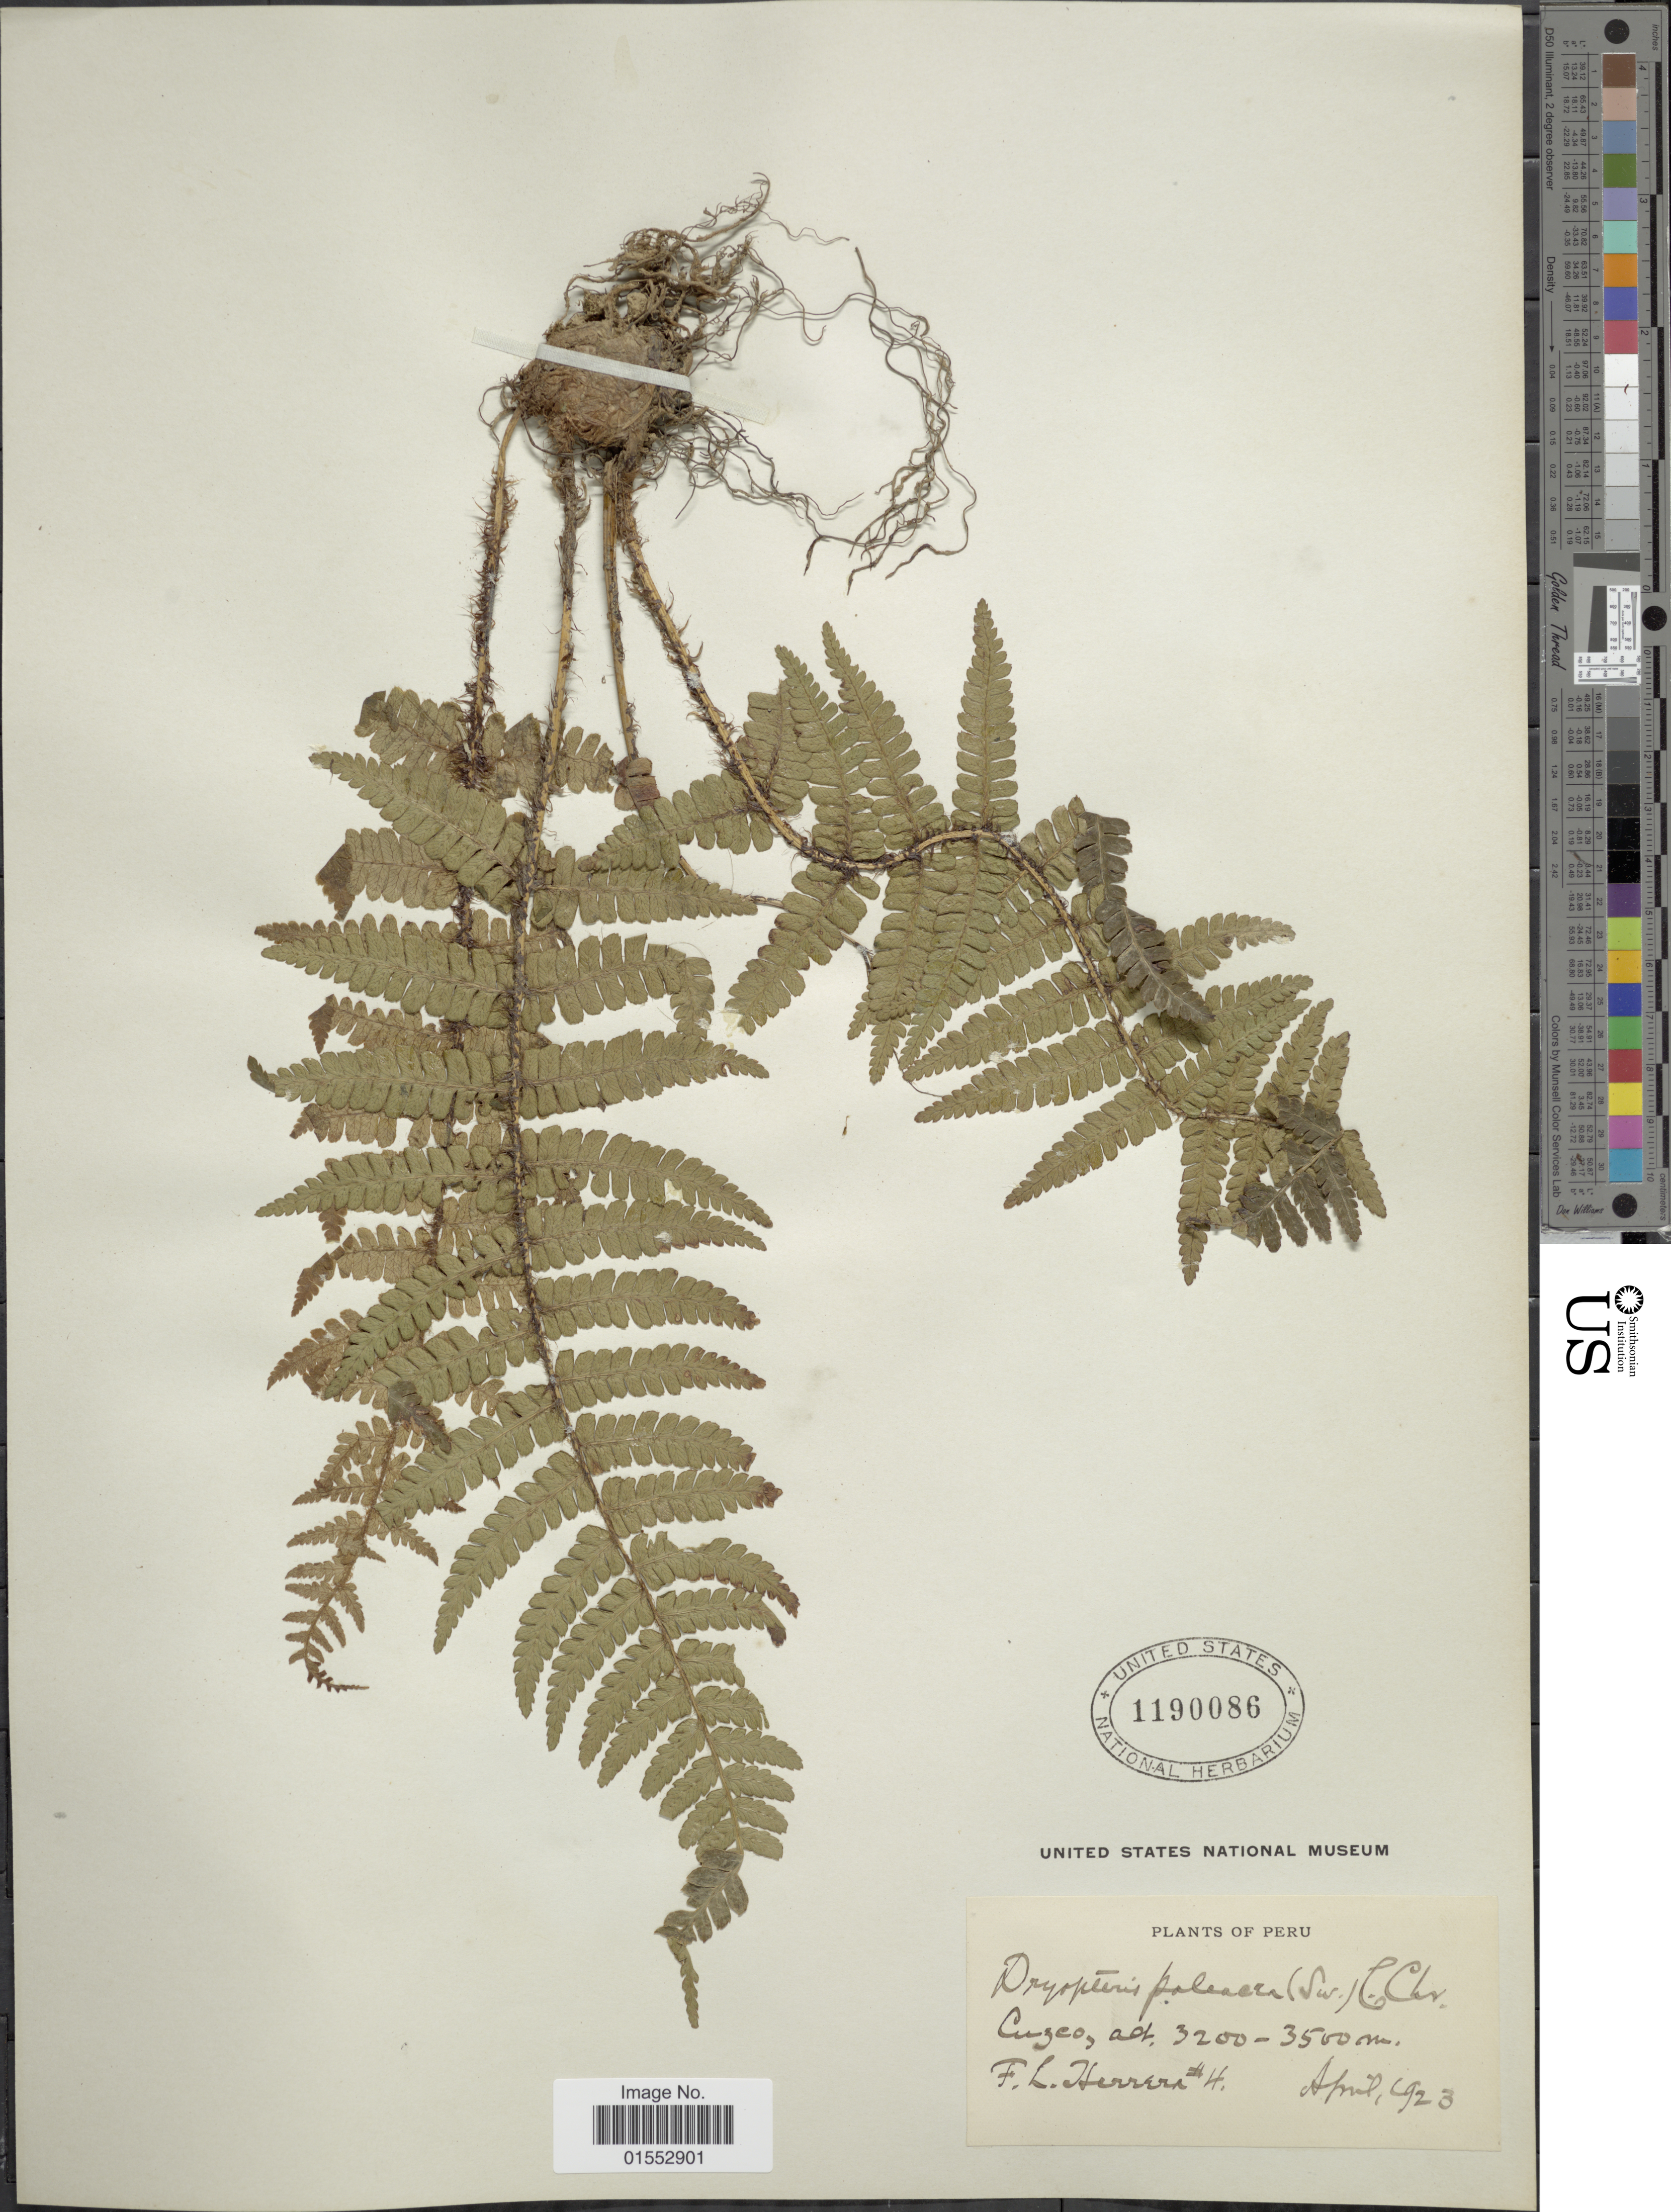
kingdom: Plantae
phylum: Tracheophyta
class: Polypodiopsida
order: Polypodiales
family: Dryopteridaceae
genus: Dryopteris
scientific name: Dryopteris wallichiana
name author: (Spreng.) Hyl.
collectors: F. L. Herrera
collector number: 4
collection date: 1923-04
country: Peru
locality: Cusco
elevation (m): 3200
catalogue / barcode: US 1190086